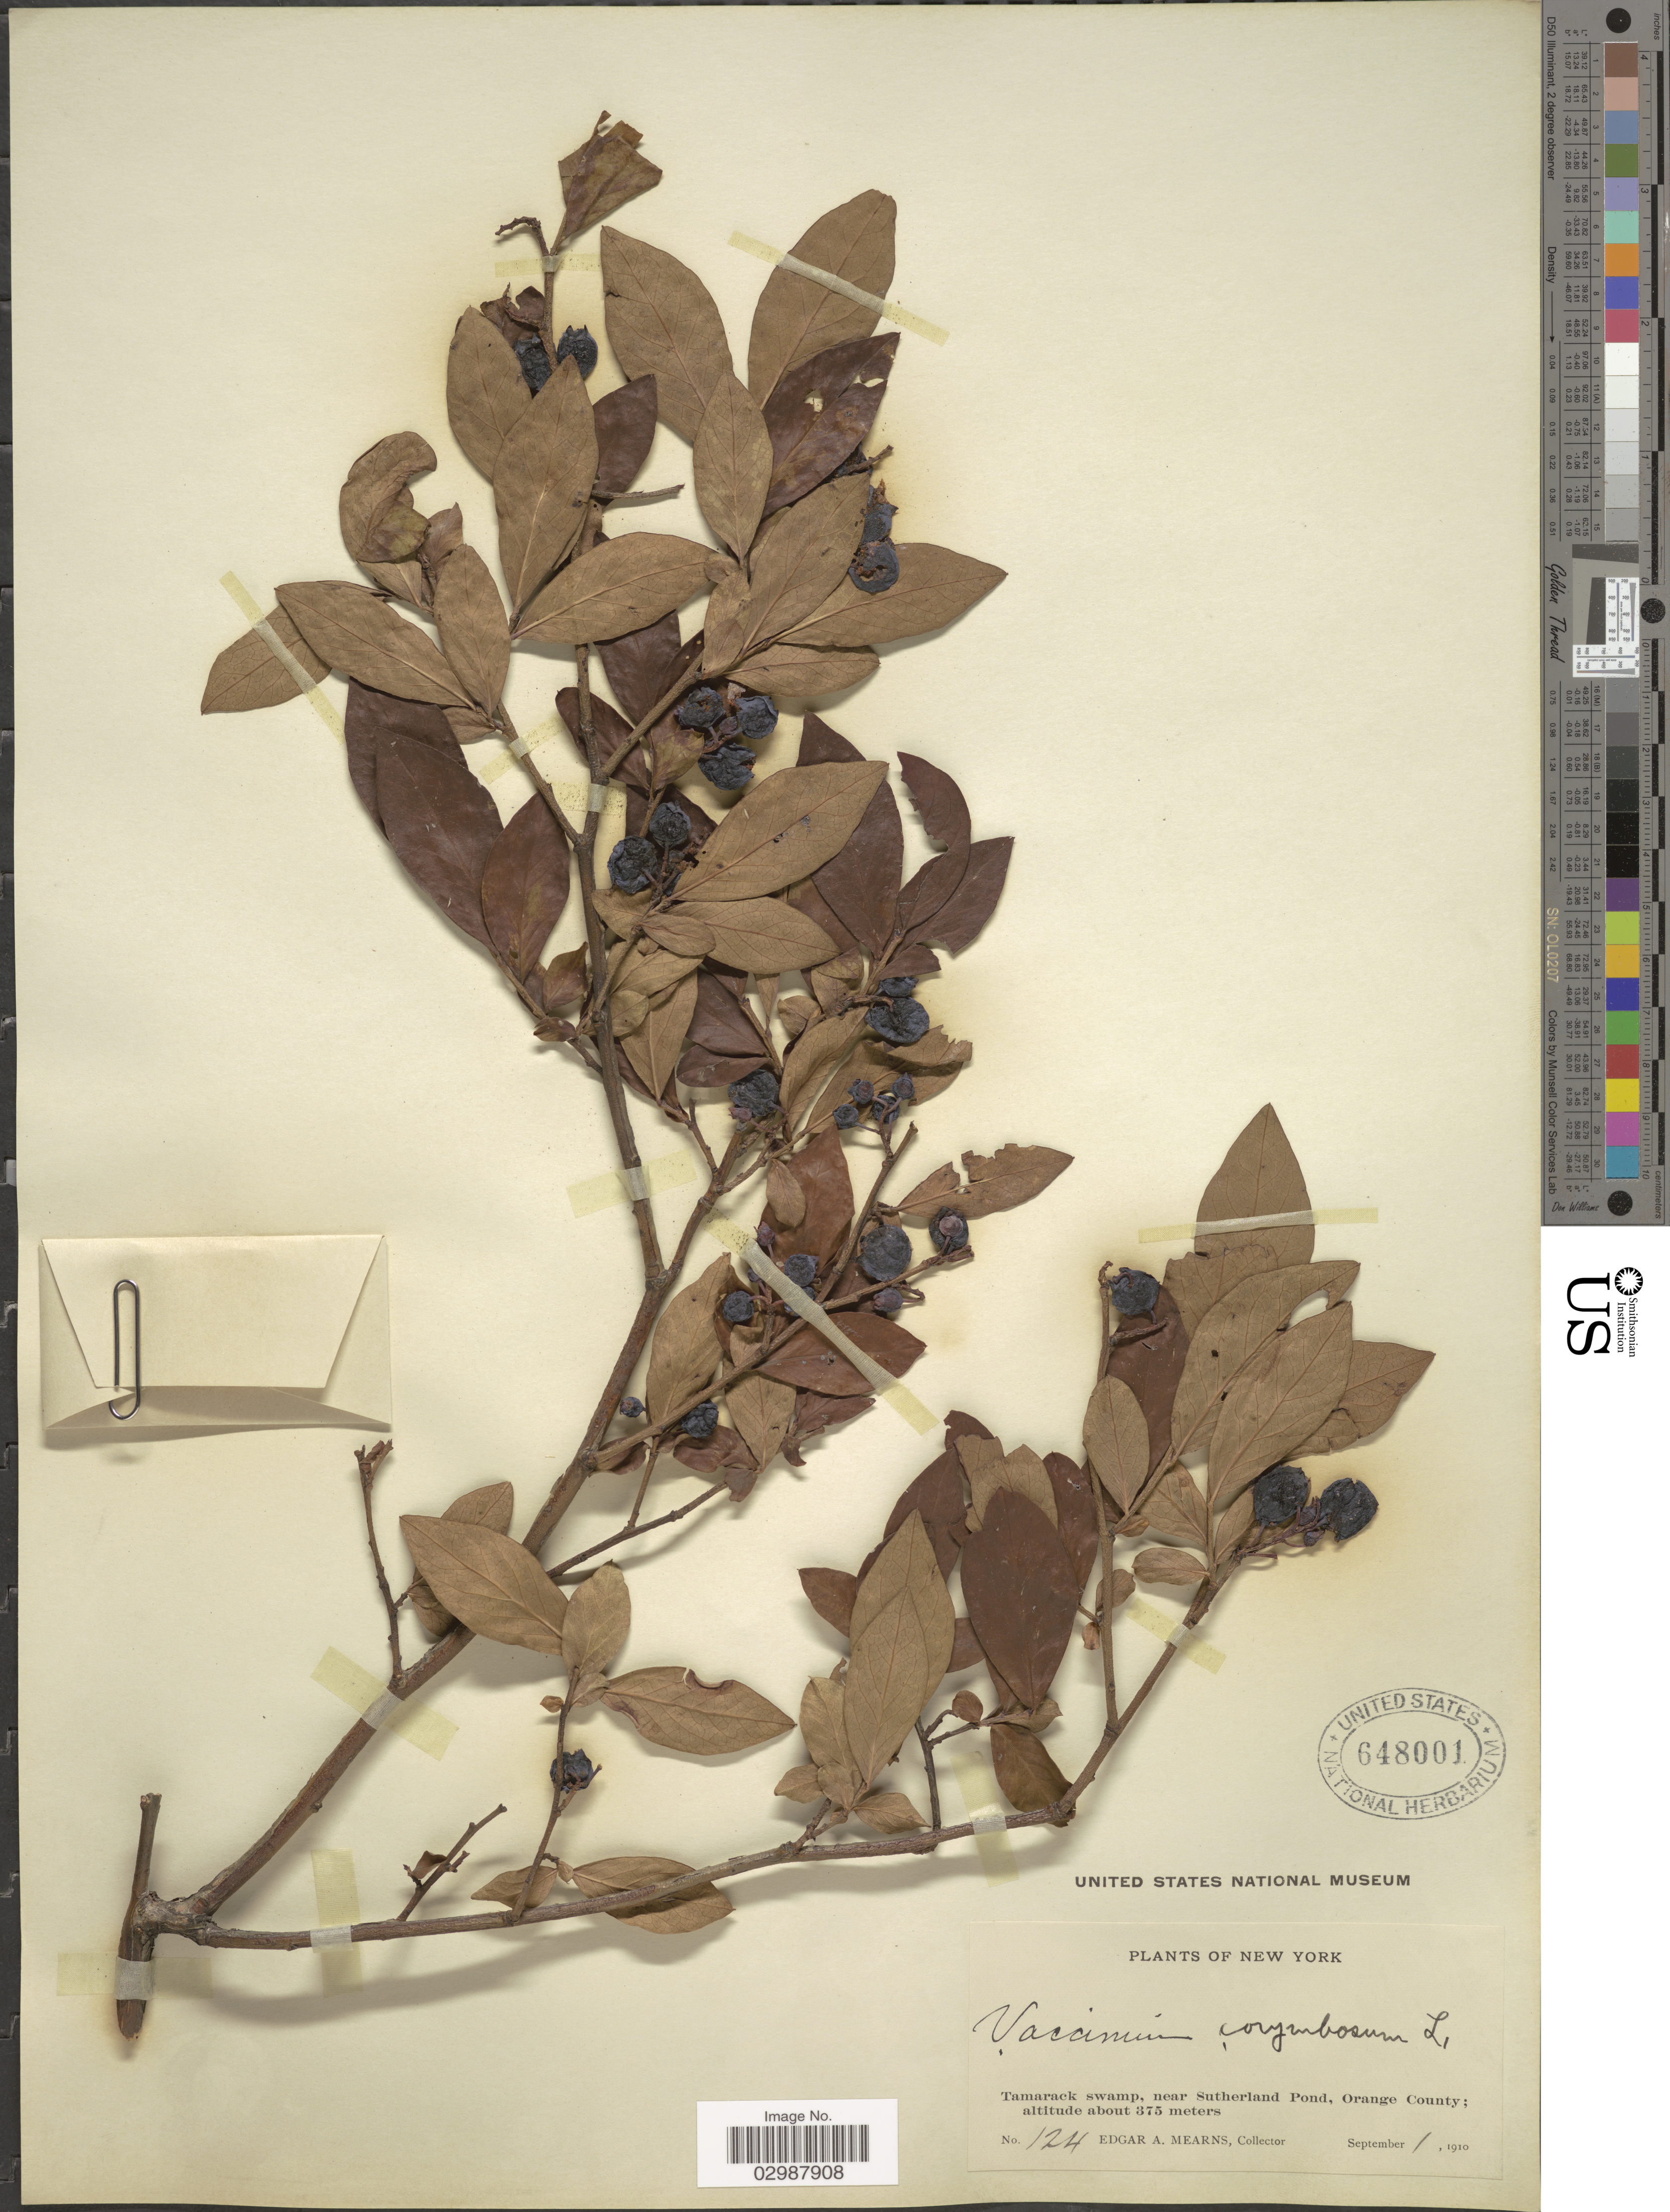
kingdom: Plantae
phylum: Tracheophyta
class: Magnoliopsida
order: Ericales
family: Ericaceae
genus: Vaccinium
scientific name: Vaccinium corymbosum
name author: L.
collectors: E. A. Mearns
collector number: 124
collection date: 1910-09-01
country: United States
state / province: New York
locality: Tamarack swamp, near Sutherland Pond, Orange County.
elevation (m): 375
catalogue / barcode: US 648001